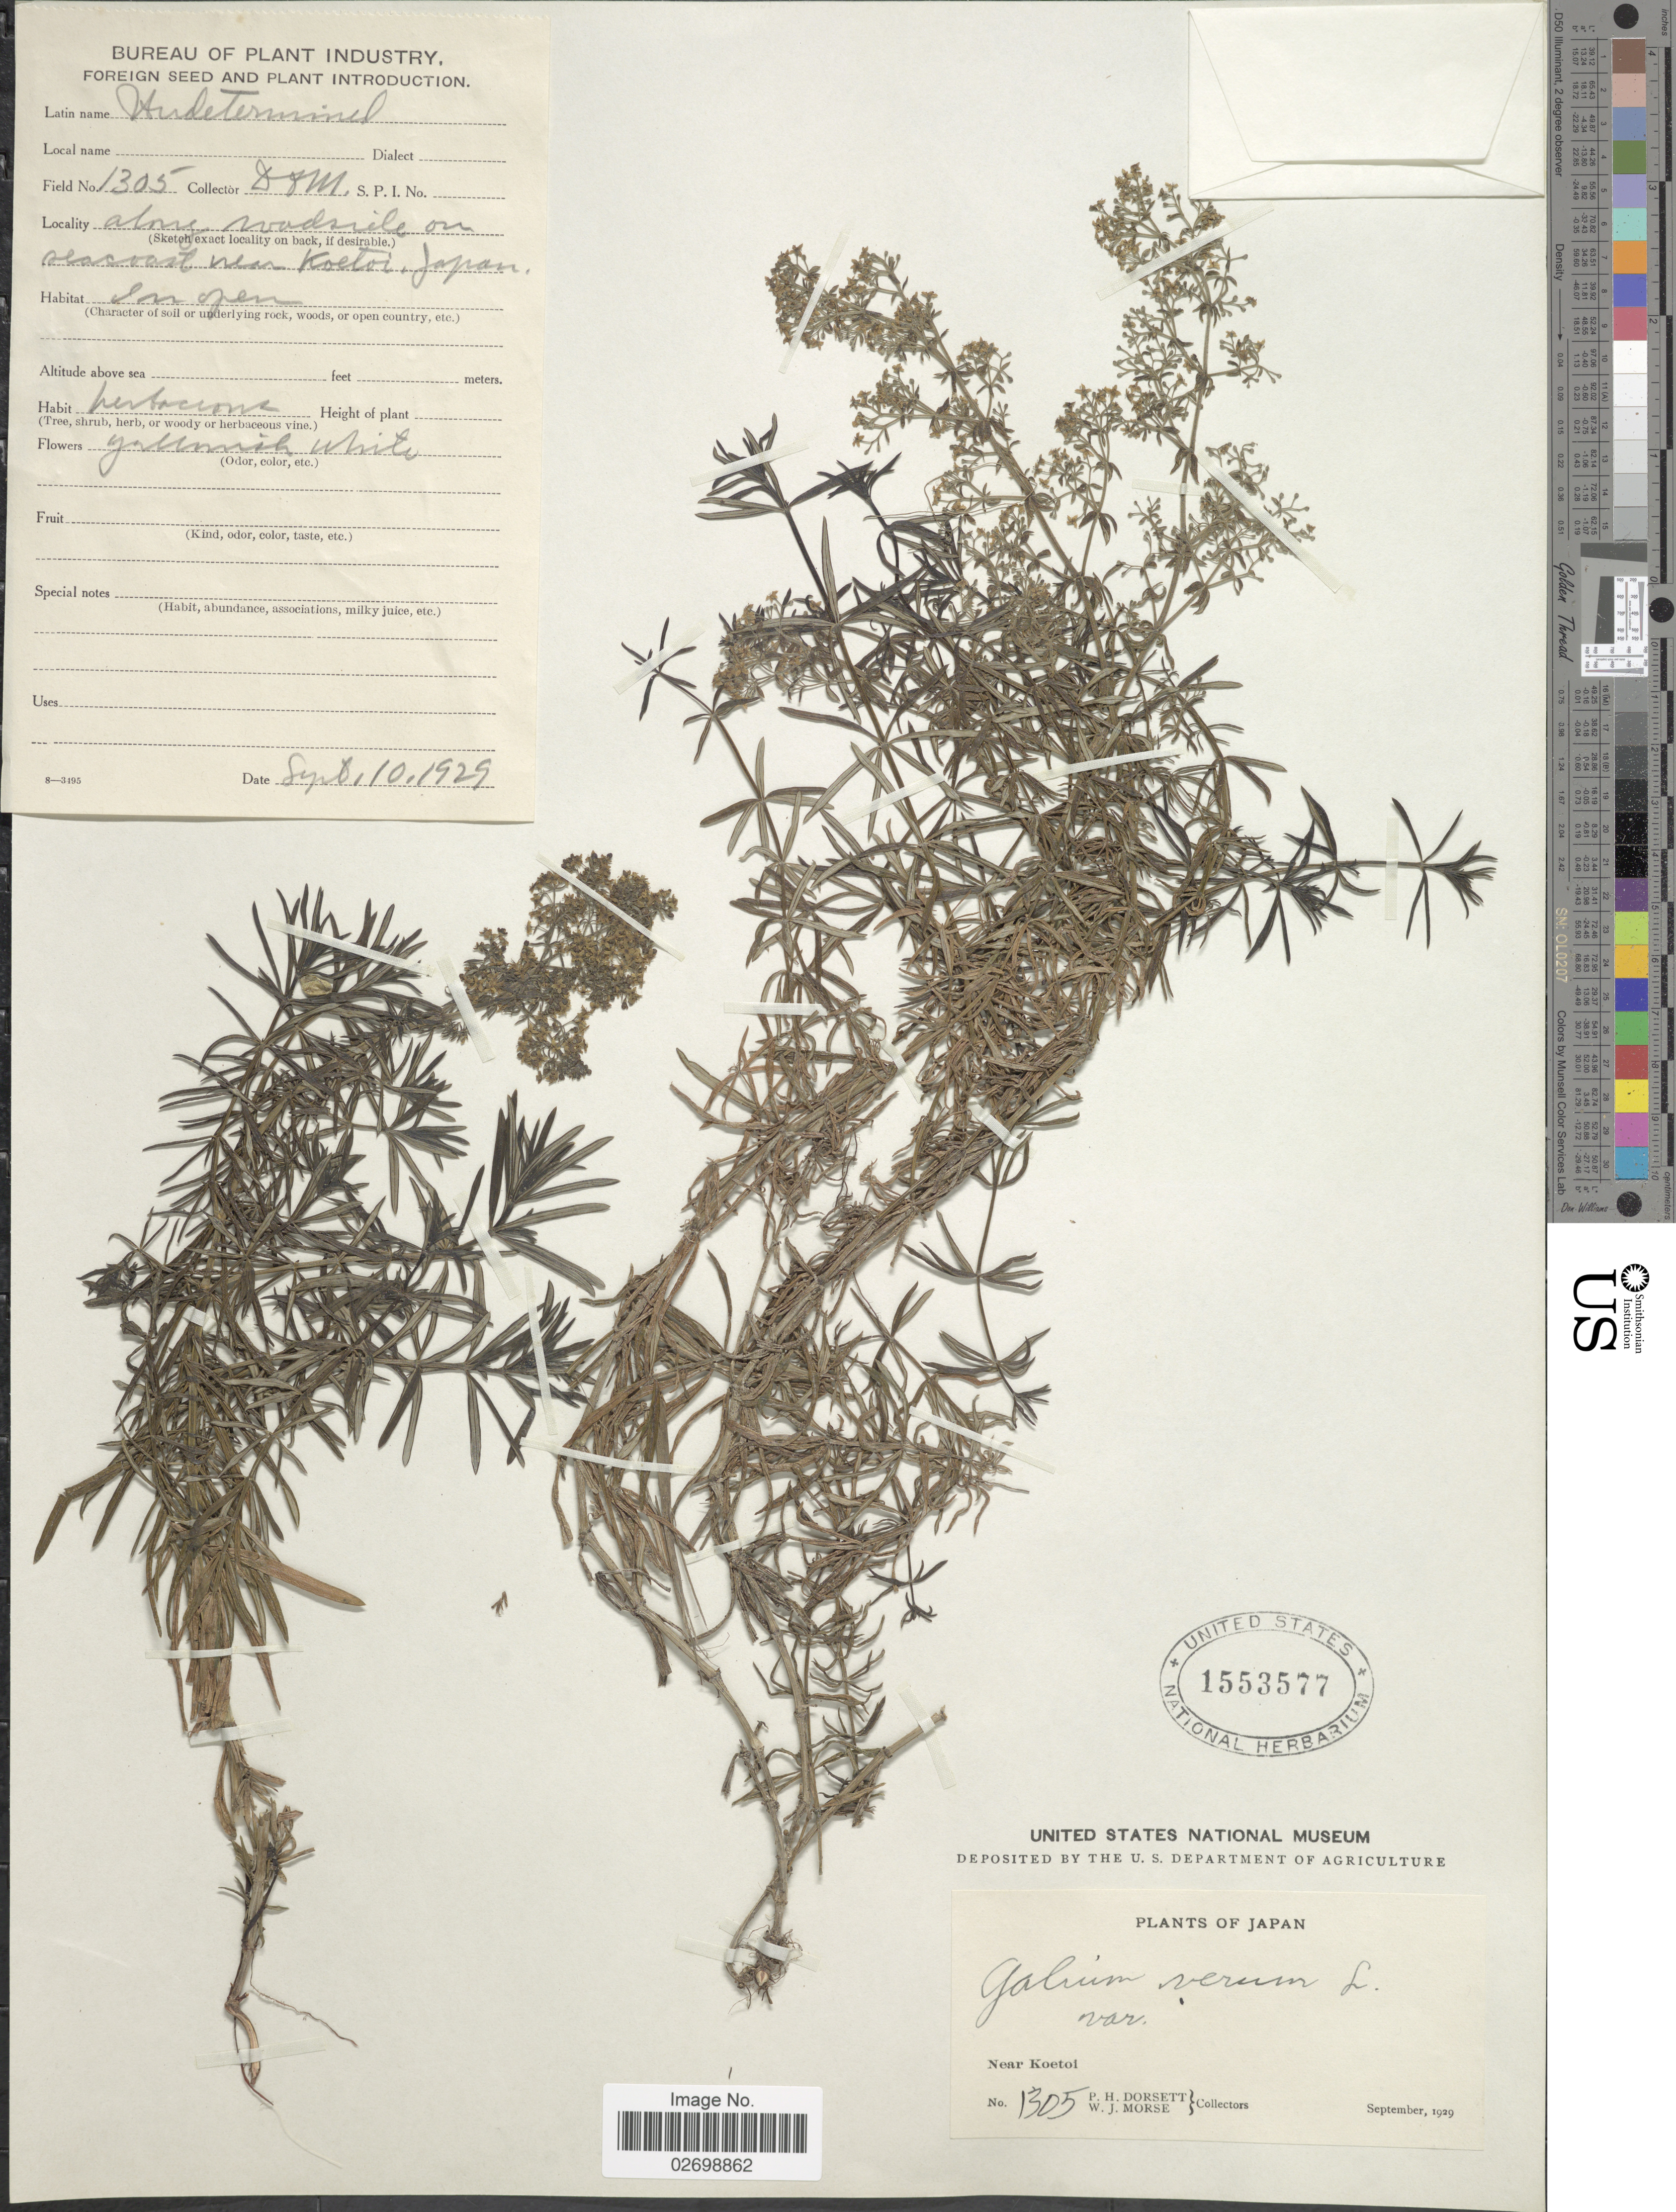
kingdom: Plantae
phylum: Tracheophyta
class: Magnoliopsida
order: Gentianales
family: Rubiaceae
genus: Galium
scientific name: Galium verum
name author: L.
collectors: P. H. Dorsett & W. J. Morse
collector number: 1305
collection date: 1929-09-10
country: Japan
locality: Along roadside on seacoast near Koetoi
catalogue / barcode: US 1553577